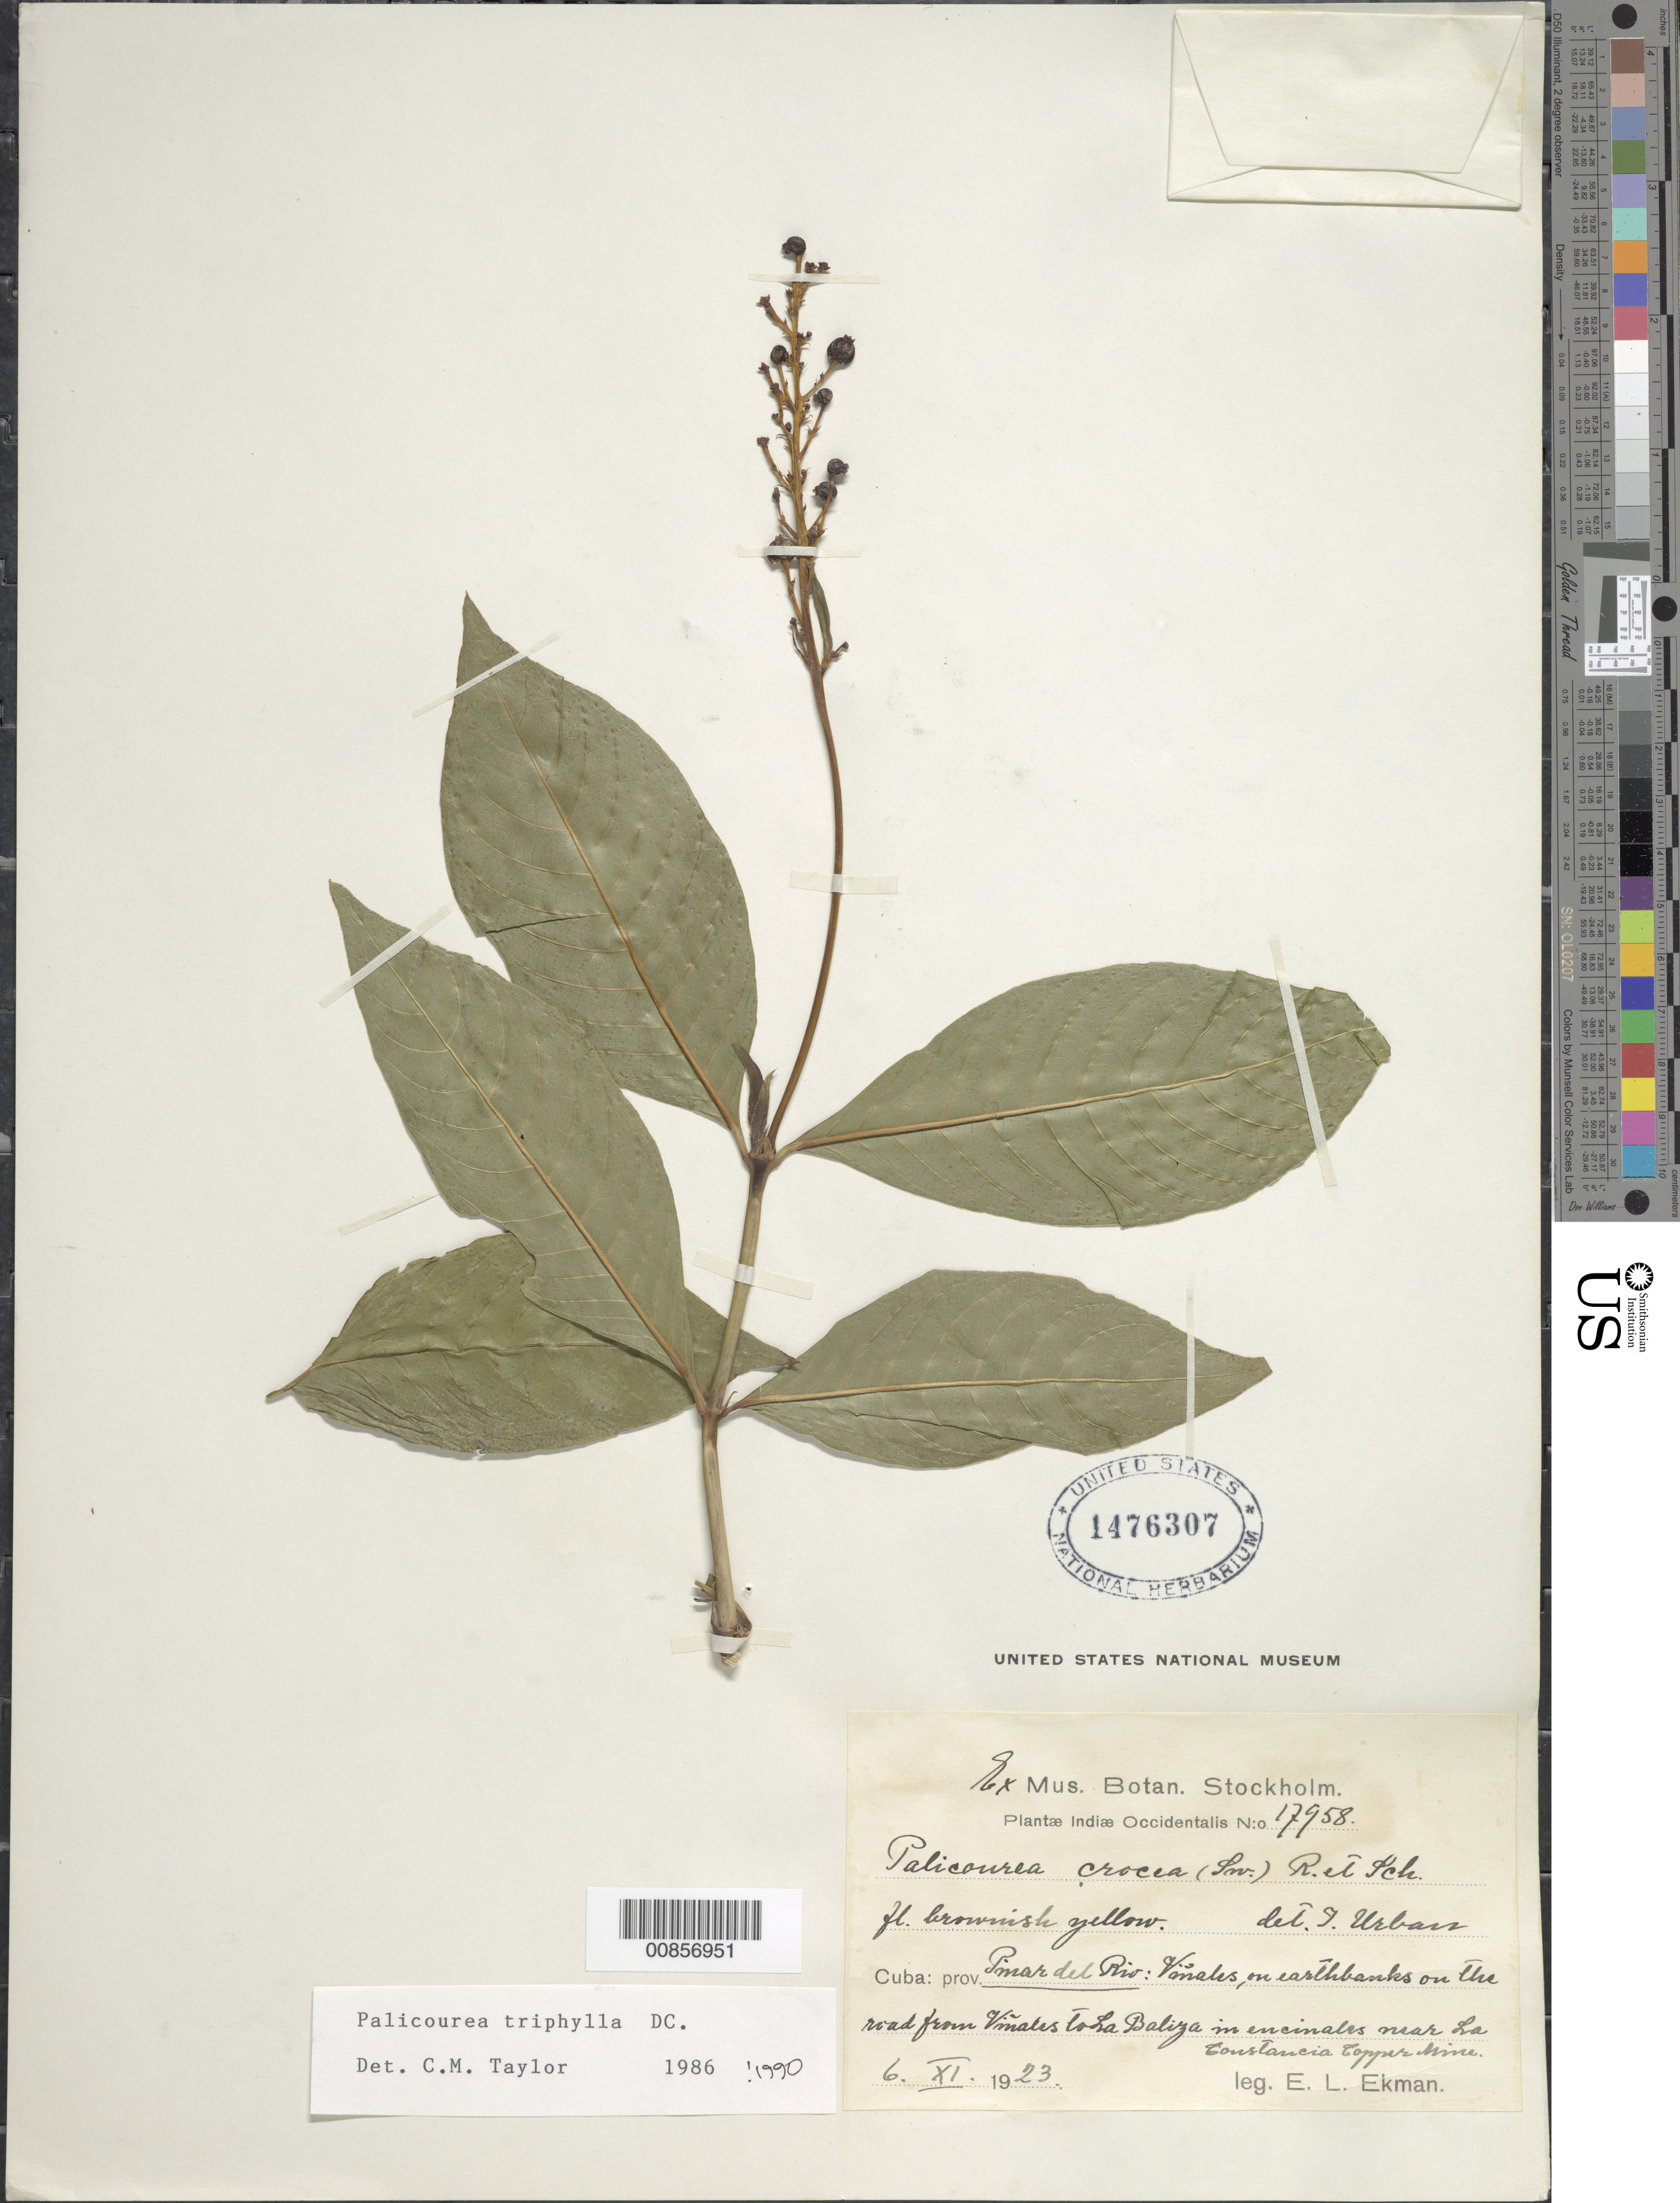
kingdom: Plantae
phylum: Tracheophyta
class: Magnoliopsida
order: Gentianales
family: Rubiaceae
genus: Palicourea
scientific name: Palicourea triphylla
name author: DC.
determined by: Taylor, Charlotte M.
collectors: E. L. Ekman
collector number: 17958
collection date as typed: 06 Nov 1923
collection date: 1923-11-06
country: Cuba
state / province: Pinar del Río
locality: On road from Viñales to La Baliza, in incinales near La Constancia Copper Mine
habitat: On earthbanks along road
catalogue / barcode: US 1476307